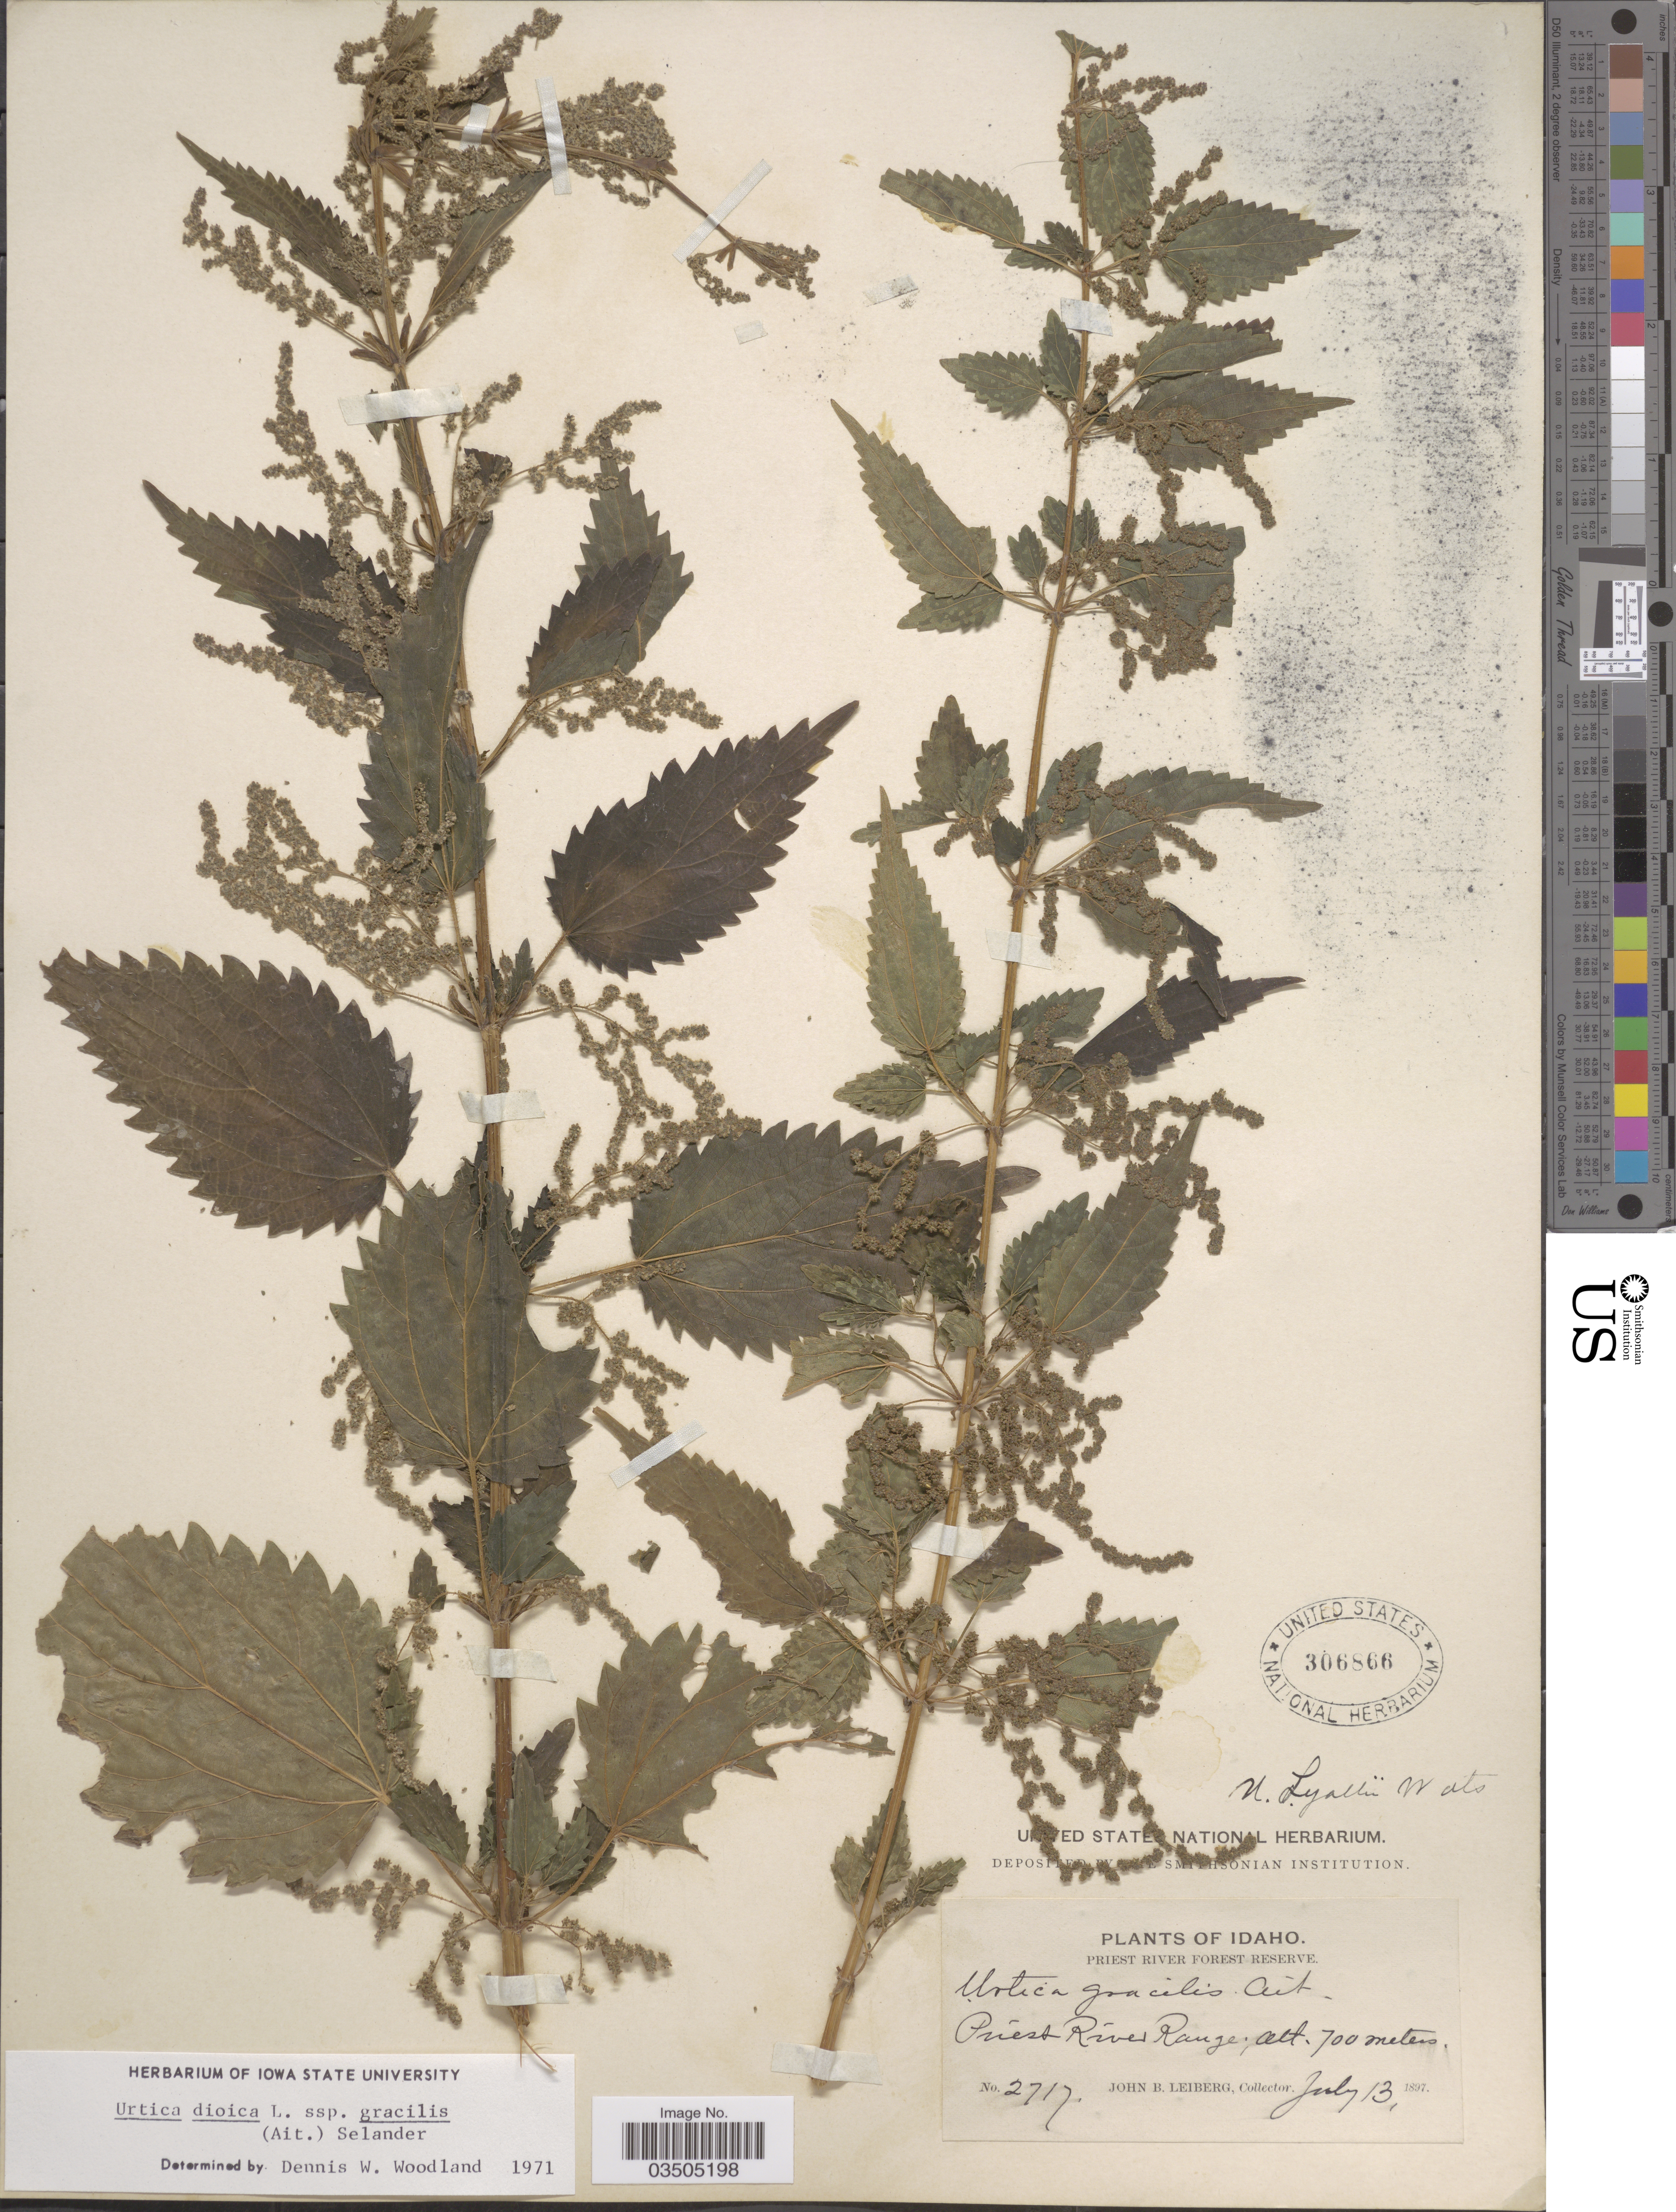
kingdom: Plantae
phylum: Tracheophyta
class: Magnoliopsida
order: Rosales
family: Urticaceae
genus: Urtica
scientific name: Urtica dioica subsp. gracilis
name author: L.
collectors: J. B. Leiberg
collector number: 2717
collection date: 1897-07-13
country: United States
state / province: Idaho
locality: Priest River Forest Reserve. Priest River Range.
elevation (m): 700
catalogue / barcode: US 306866